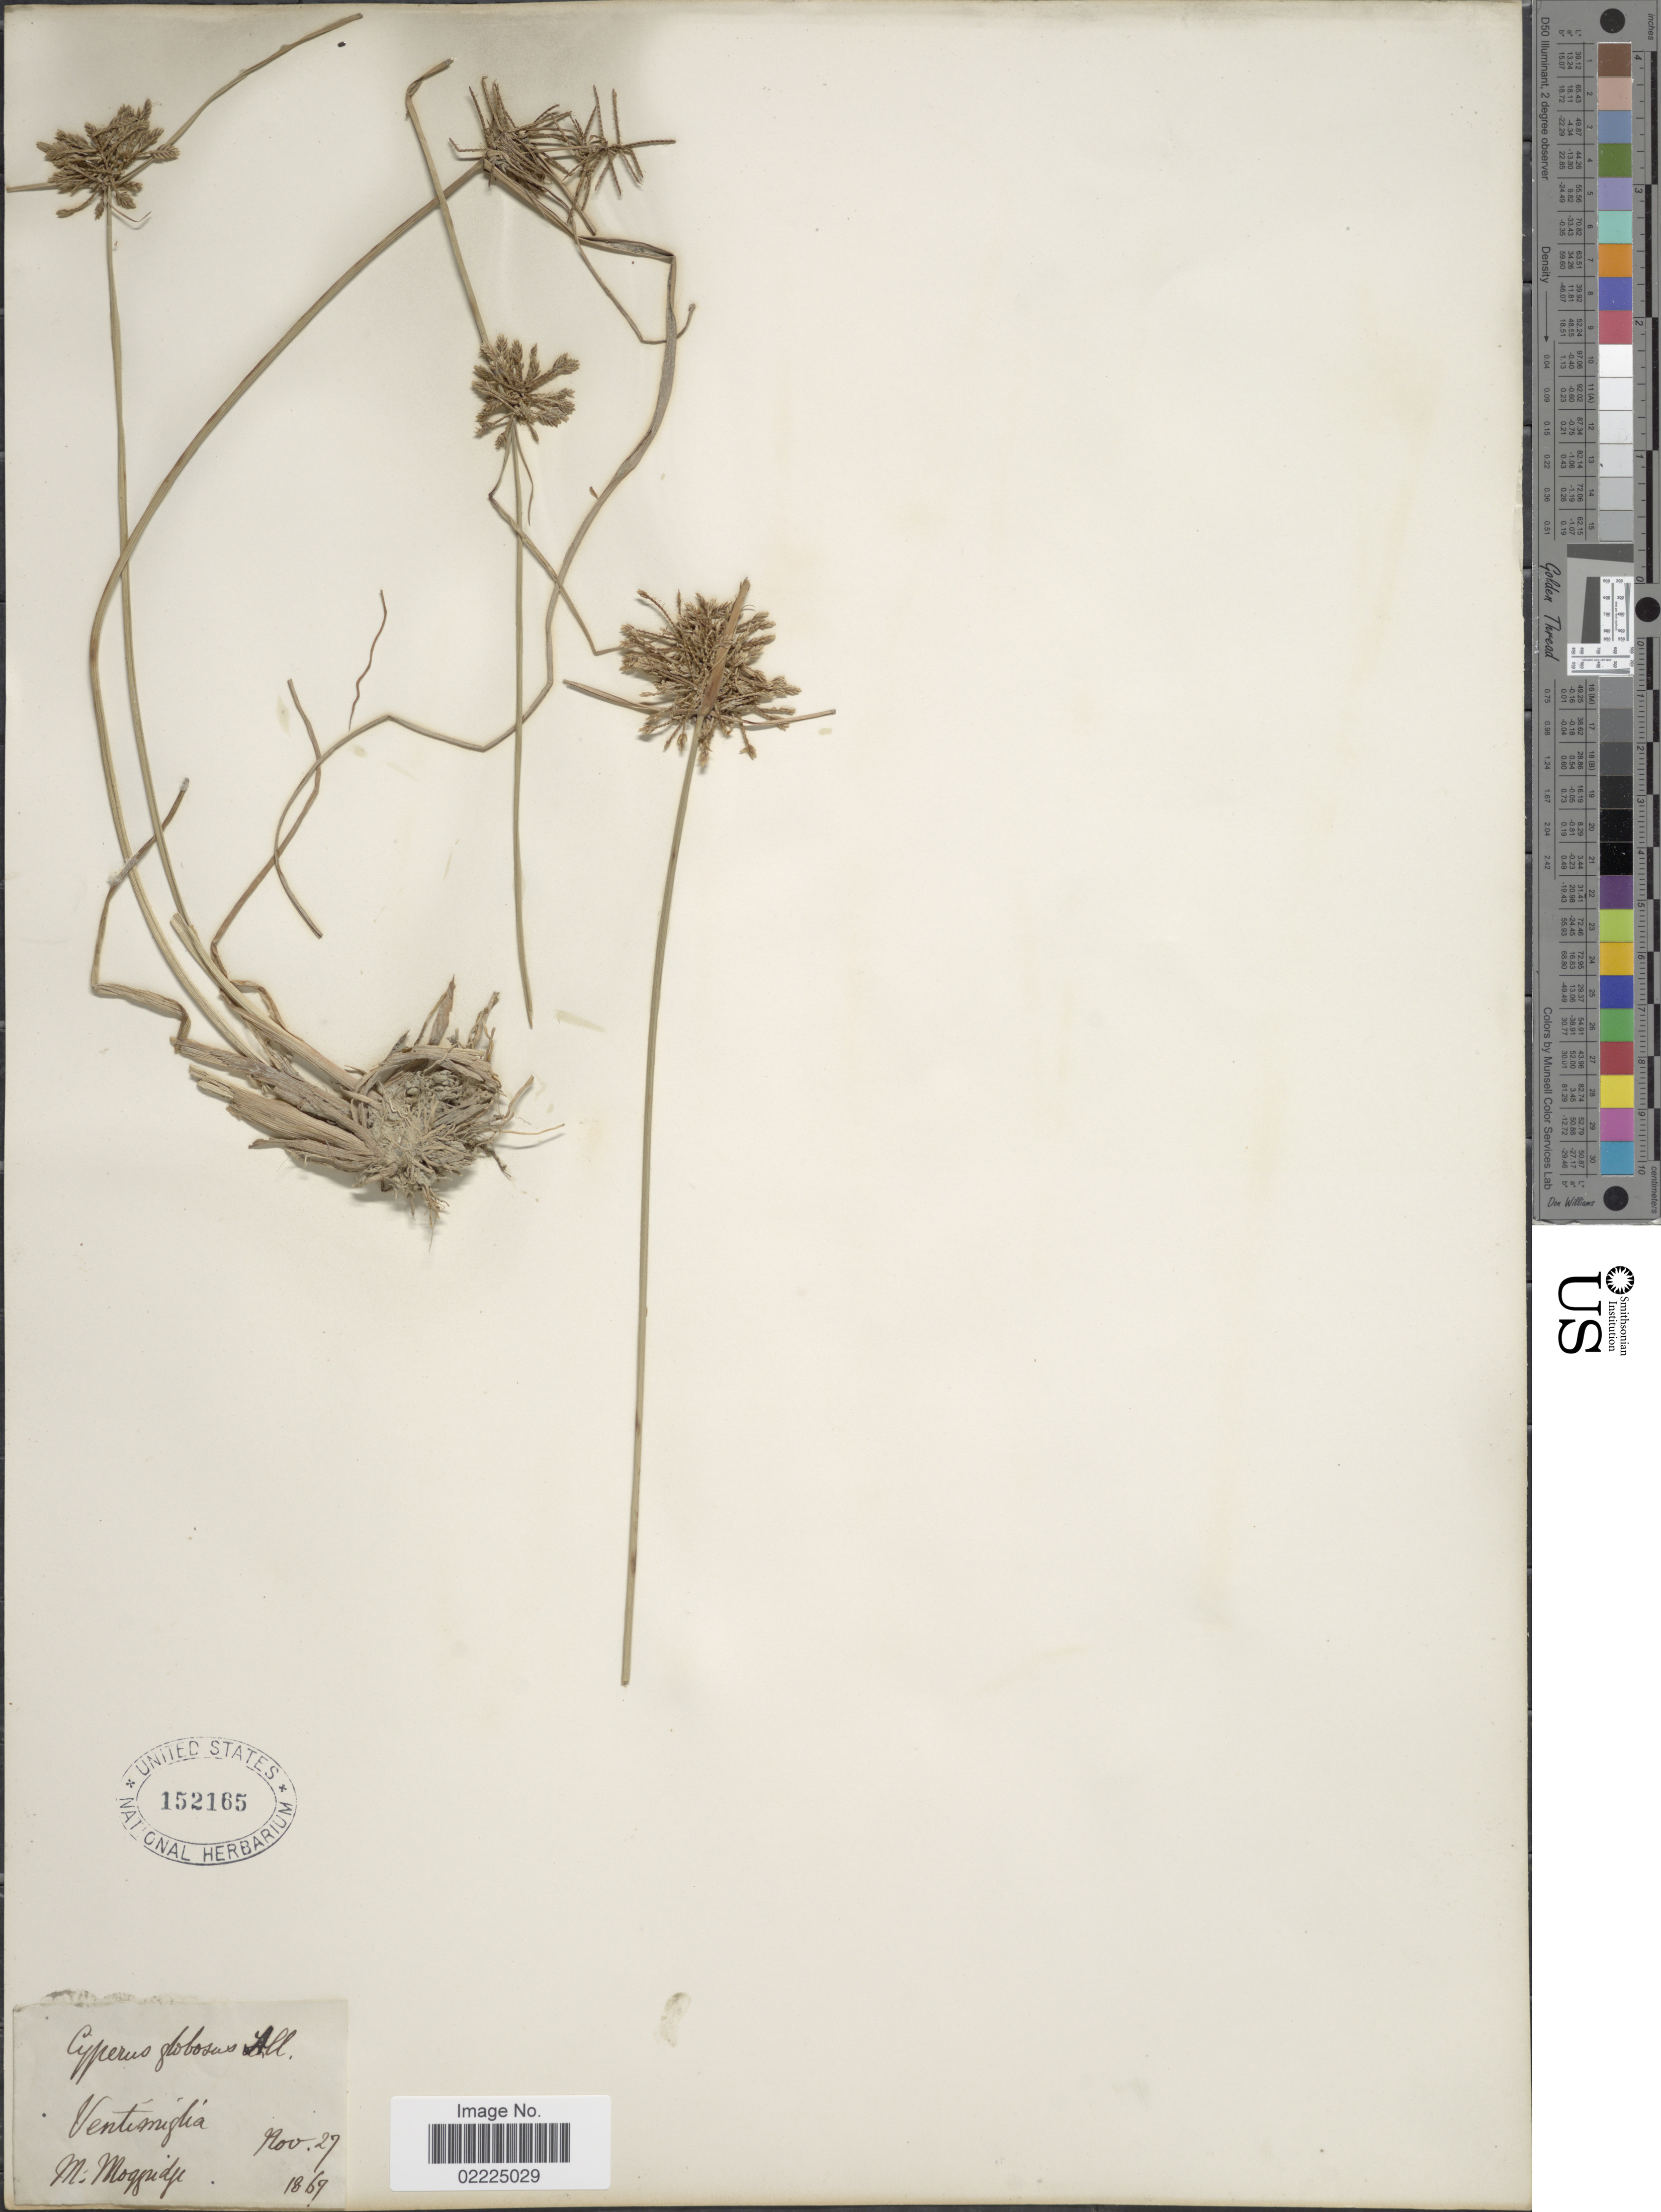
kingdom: Plantae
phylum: Tracheophyta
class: Liliopsida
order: Poales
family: Cyperaceae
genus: Cyperus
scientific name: Cyperus flavidus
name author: Retz.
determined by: Strong, Mark T., (BOT), Smithsonian Institution - National Museum of Natural History (UNITED STATES)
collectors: M. Moggridge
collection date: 1869-11-27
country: Italy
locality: Ventomiglia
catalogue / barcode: US 152165